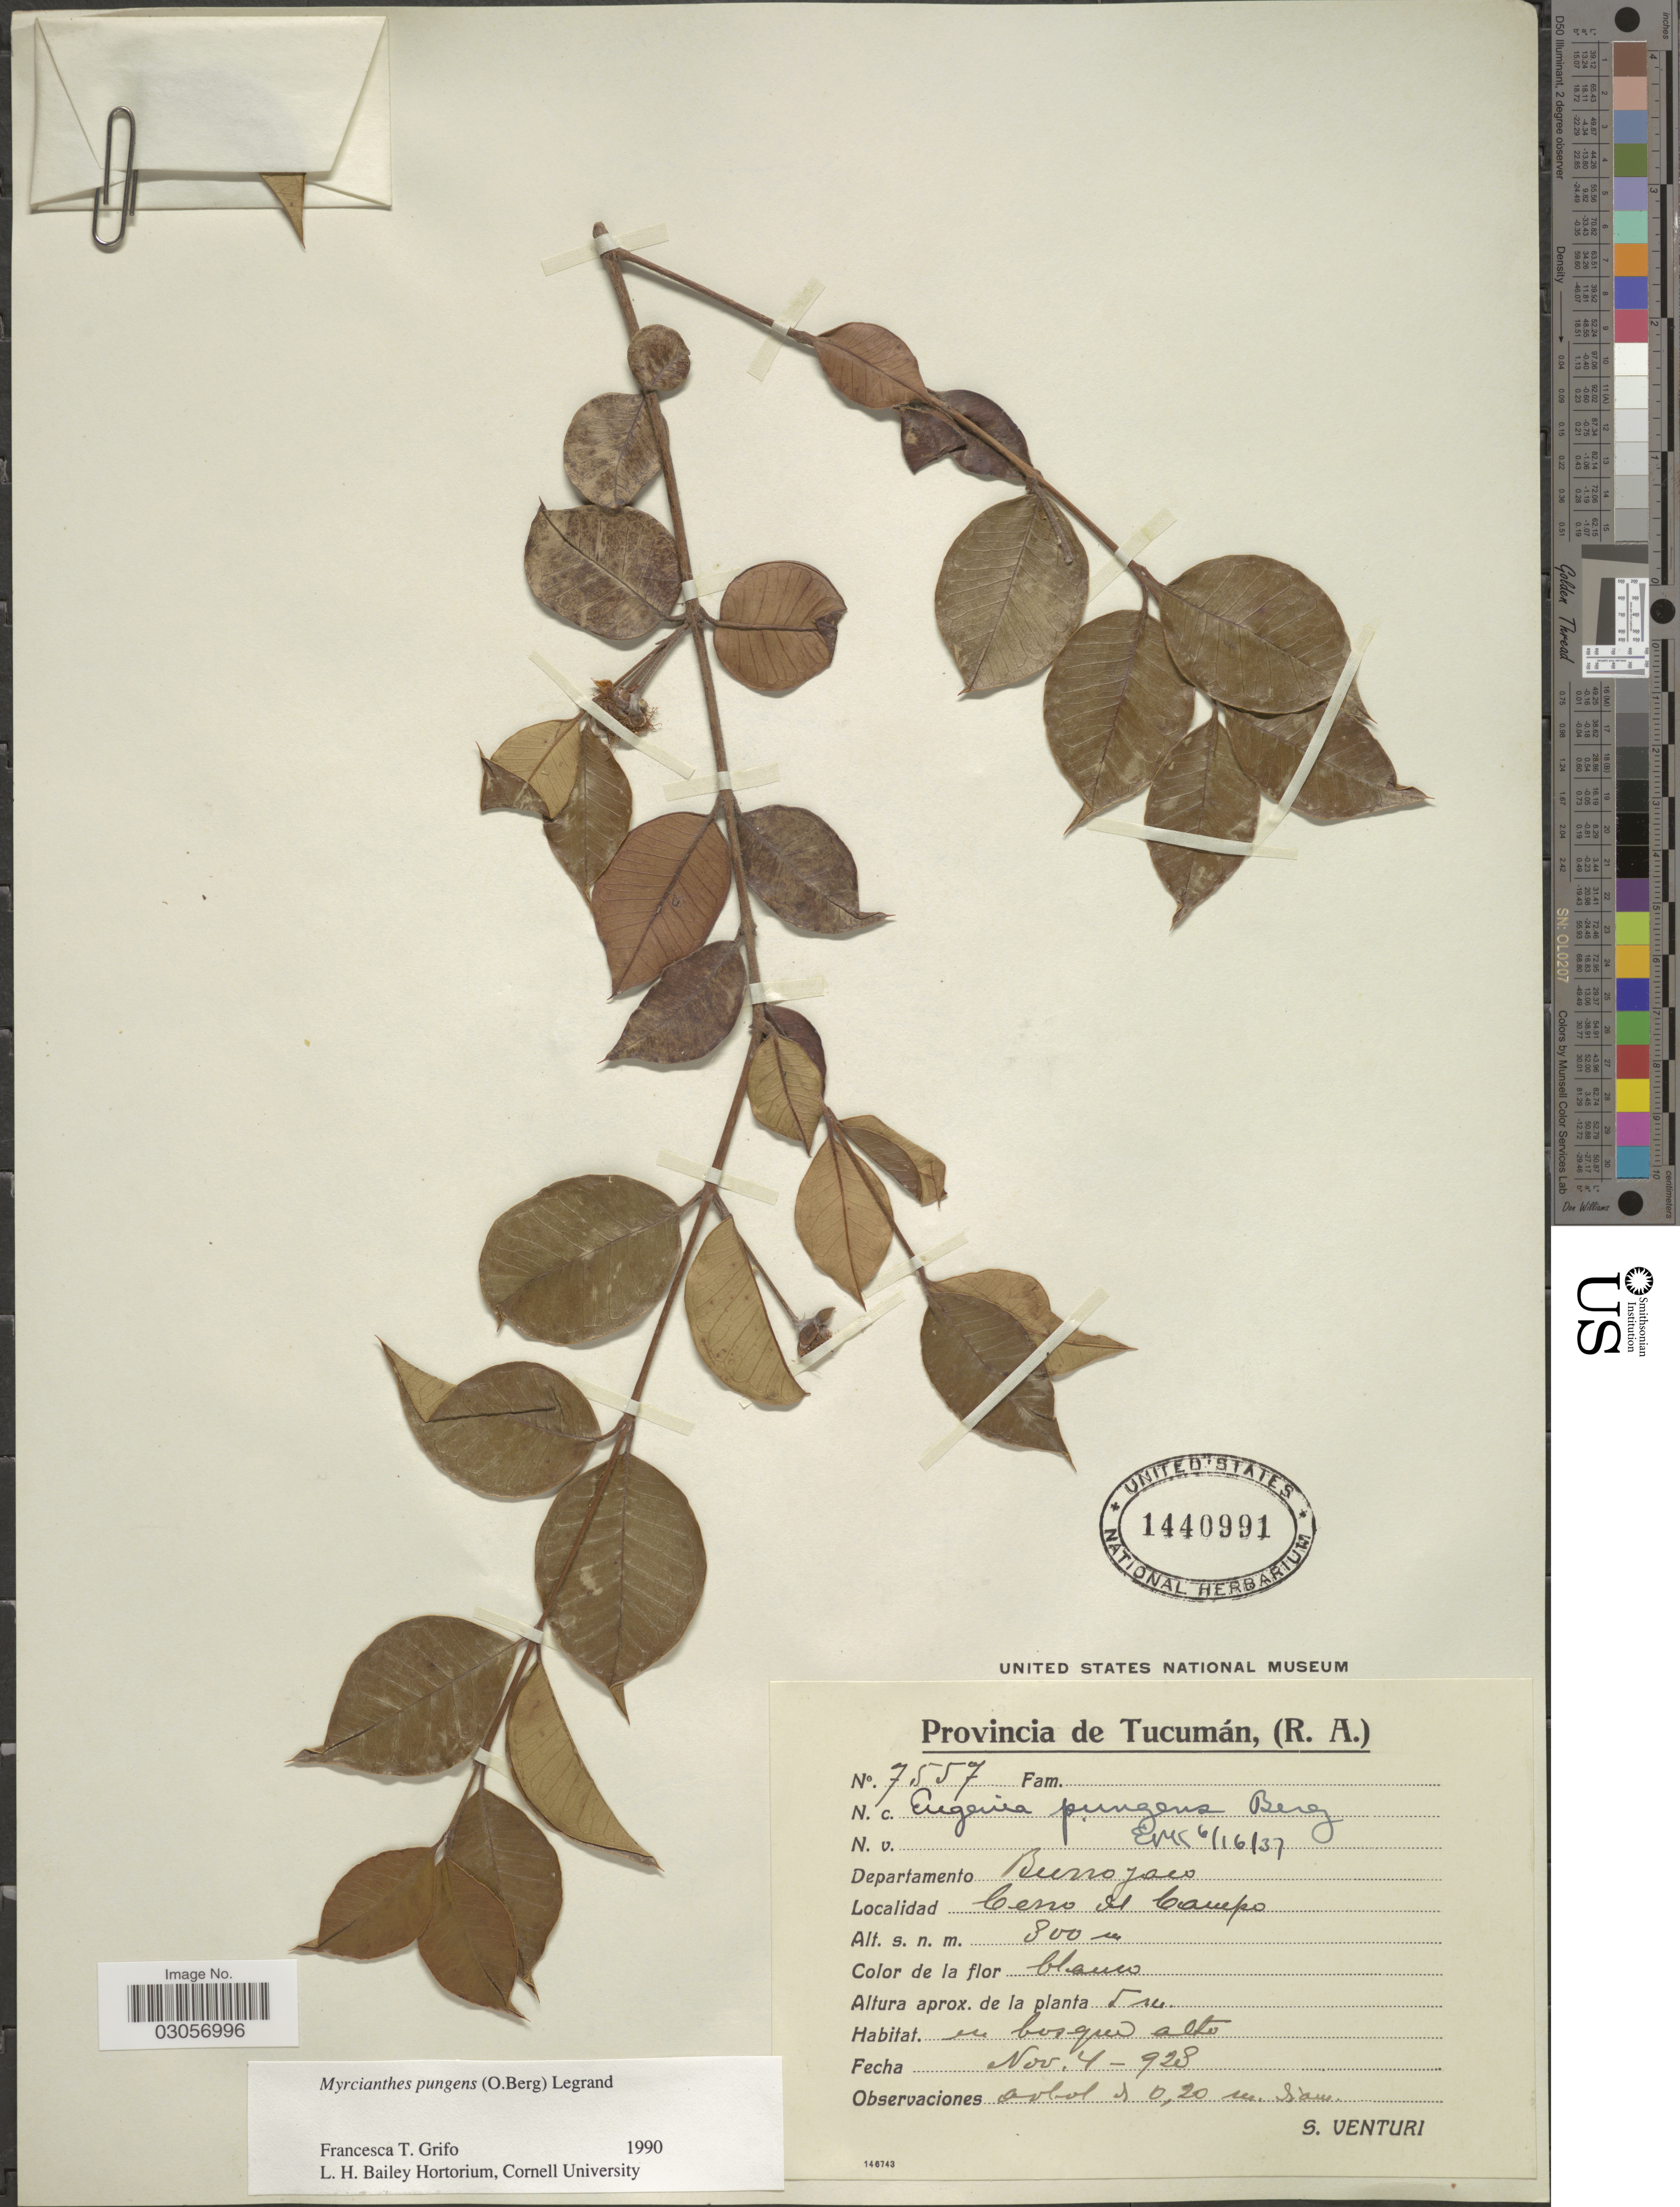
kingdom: Plantae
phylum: Tracheophyta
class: Magnoliopsida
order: Myrtales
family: Myrtaceae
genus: Myrcianthes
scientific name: Myrcianthes pungens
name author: (O. Berg) D. Legrand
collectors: S. Venturi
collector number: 7557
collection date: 1928-11-04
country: Argentina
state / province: Tucuman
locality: Departamento Burruyaco, Cerro del Campo.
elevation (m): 800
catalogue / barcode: US 1440991